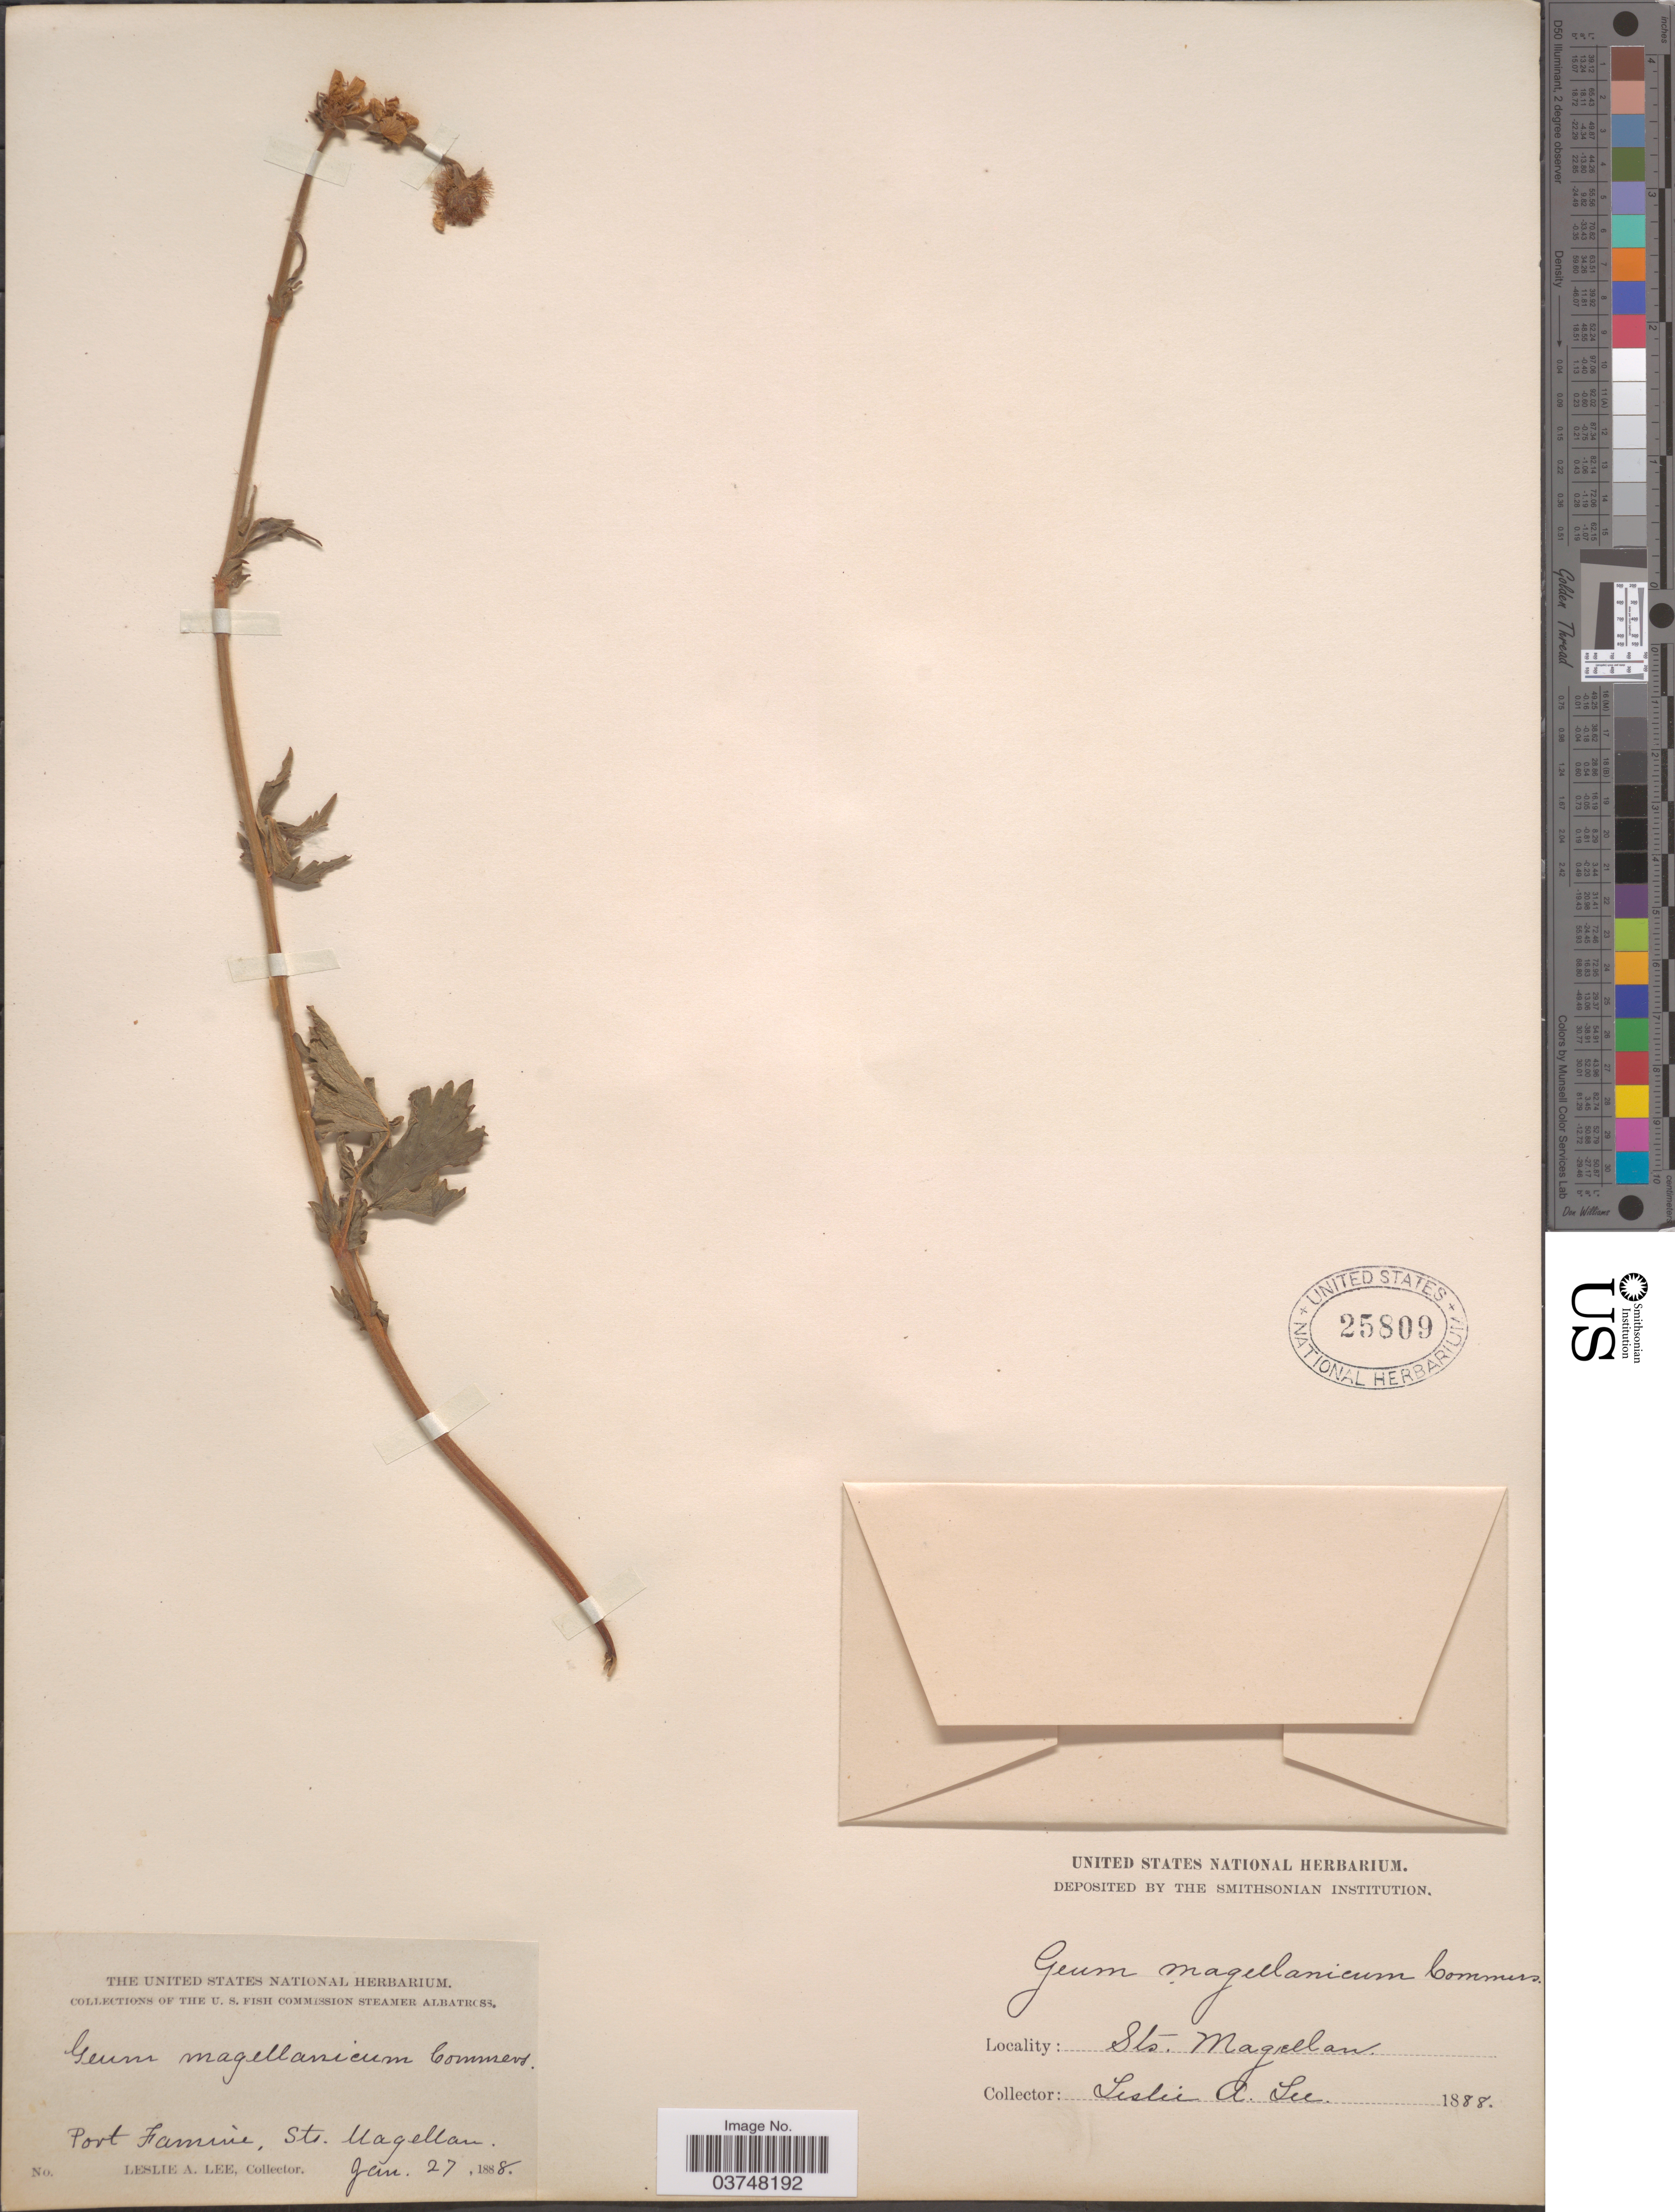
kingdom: Plantae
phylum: Tracheophyta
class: Magnoliopsida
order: Rosales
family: Rosaceae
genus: Geum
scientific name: Geum magellanicum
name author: Comm. ex Pers.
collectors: L. Lee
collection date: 1888-01-27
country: Chile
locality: Port Famine, Sto. Magellan.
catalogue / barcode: US 25809